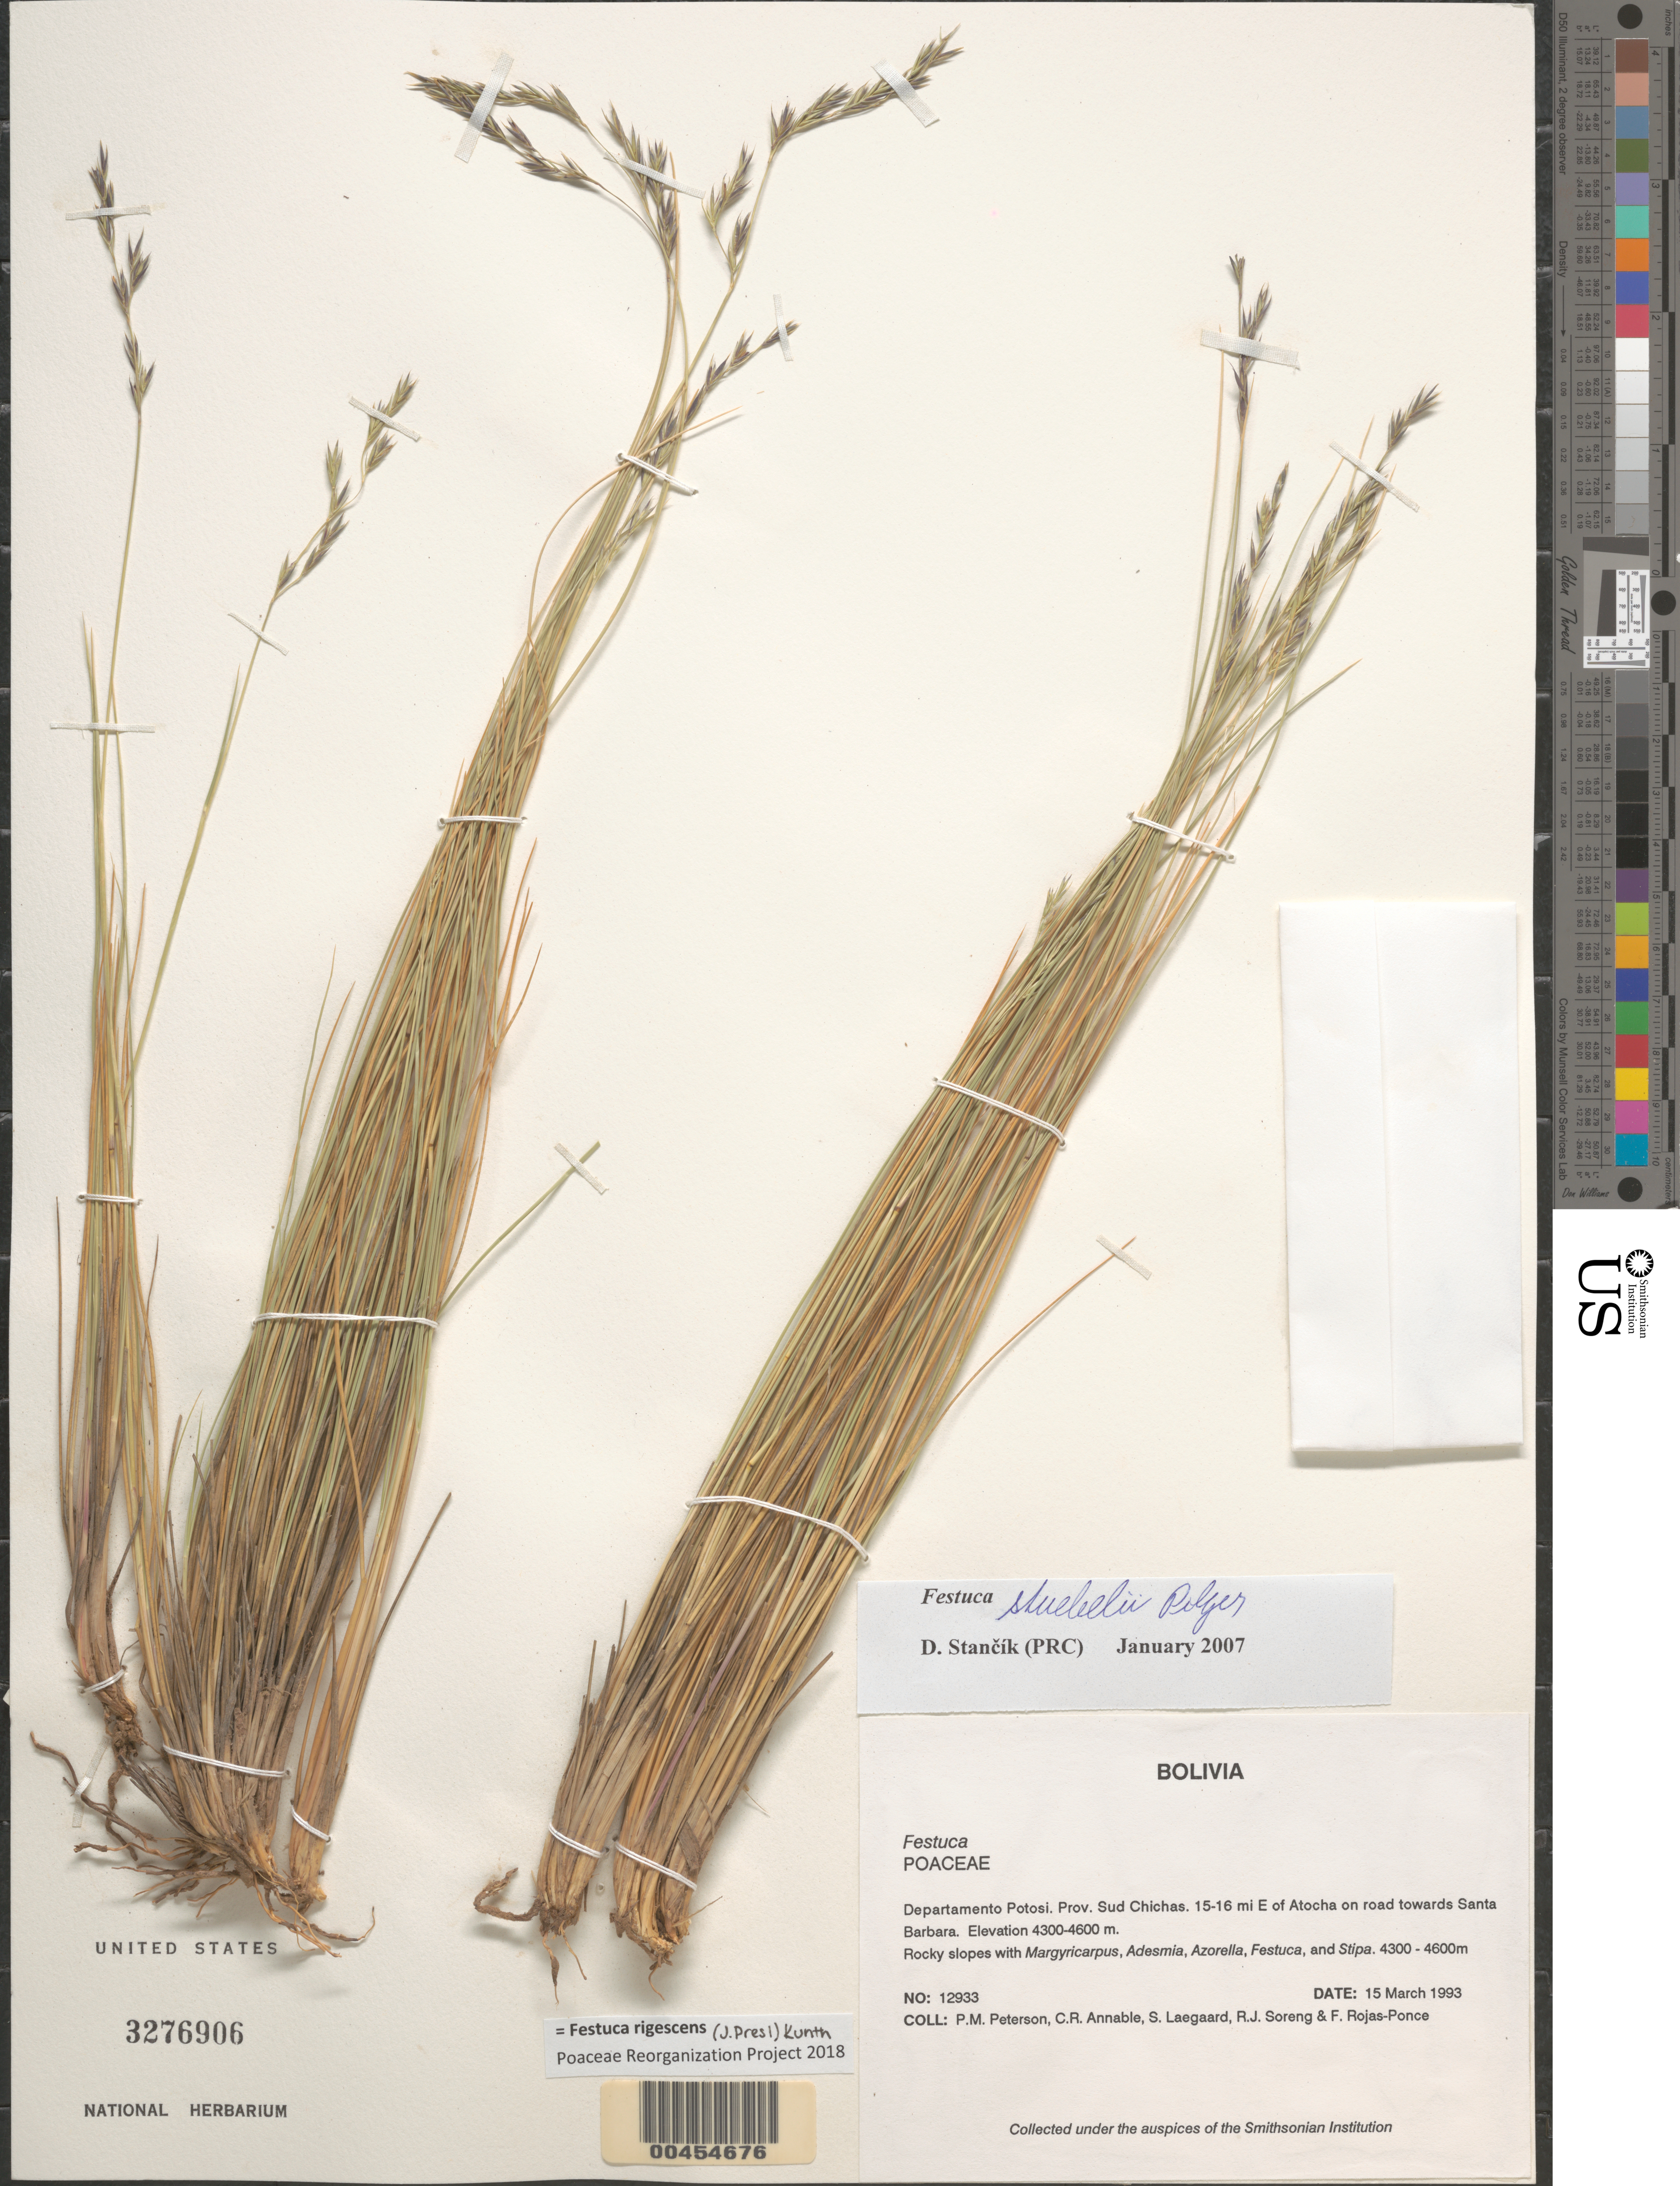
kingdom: Plantae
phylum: Tracheophyta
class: Liliopsida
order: Poales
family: Poaceae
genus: Festuca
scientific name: Festuca rigescens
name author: (J. Presl) Kunth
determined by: Poaceae Reorganization Project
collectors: P. M. Peterson, C. R. Annable, S. Lægaard, R. J. Soreng & F. Rojas-Ponce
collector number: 12933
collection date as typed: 15 Mar 1993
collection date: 1993-03-15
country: Bolivia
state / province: Potosí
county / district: Sud Chichas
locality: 15-16 mi E of Atocha on road towards Santa Barbara.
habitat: Rocky slopes with Margyricarpus, Adesmia, Azorella, Festuca, and Stipa.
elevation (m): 4300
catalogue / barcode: US 3276906